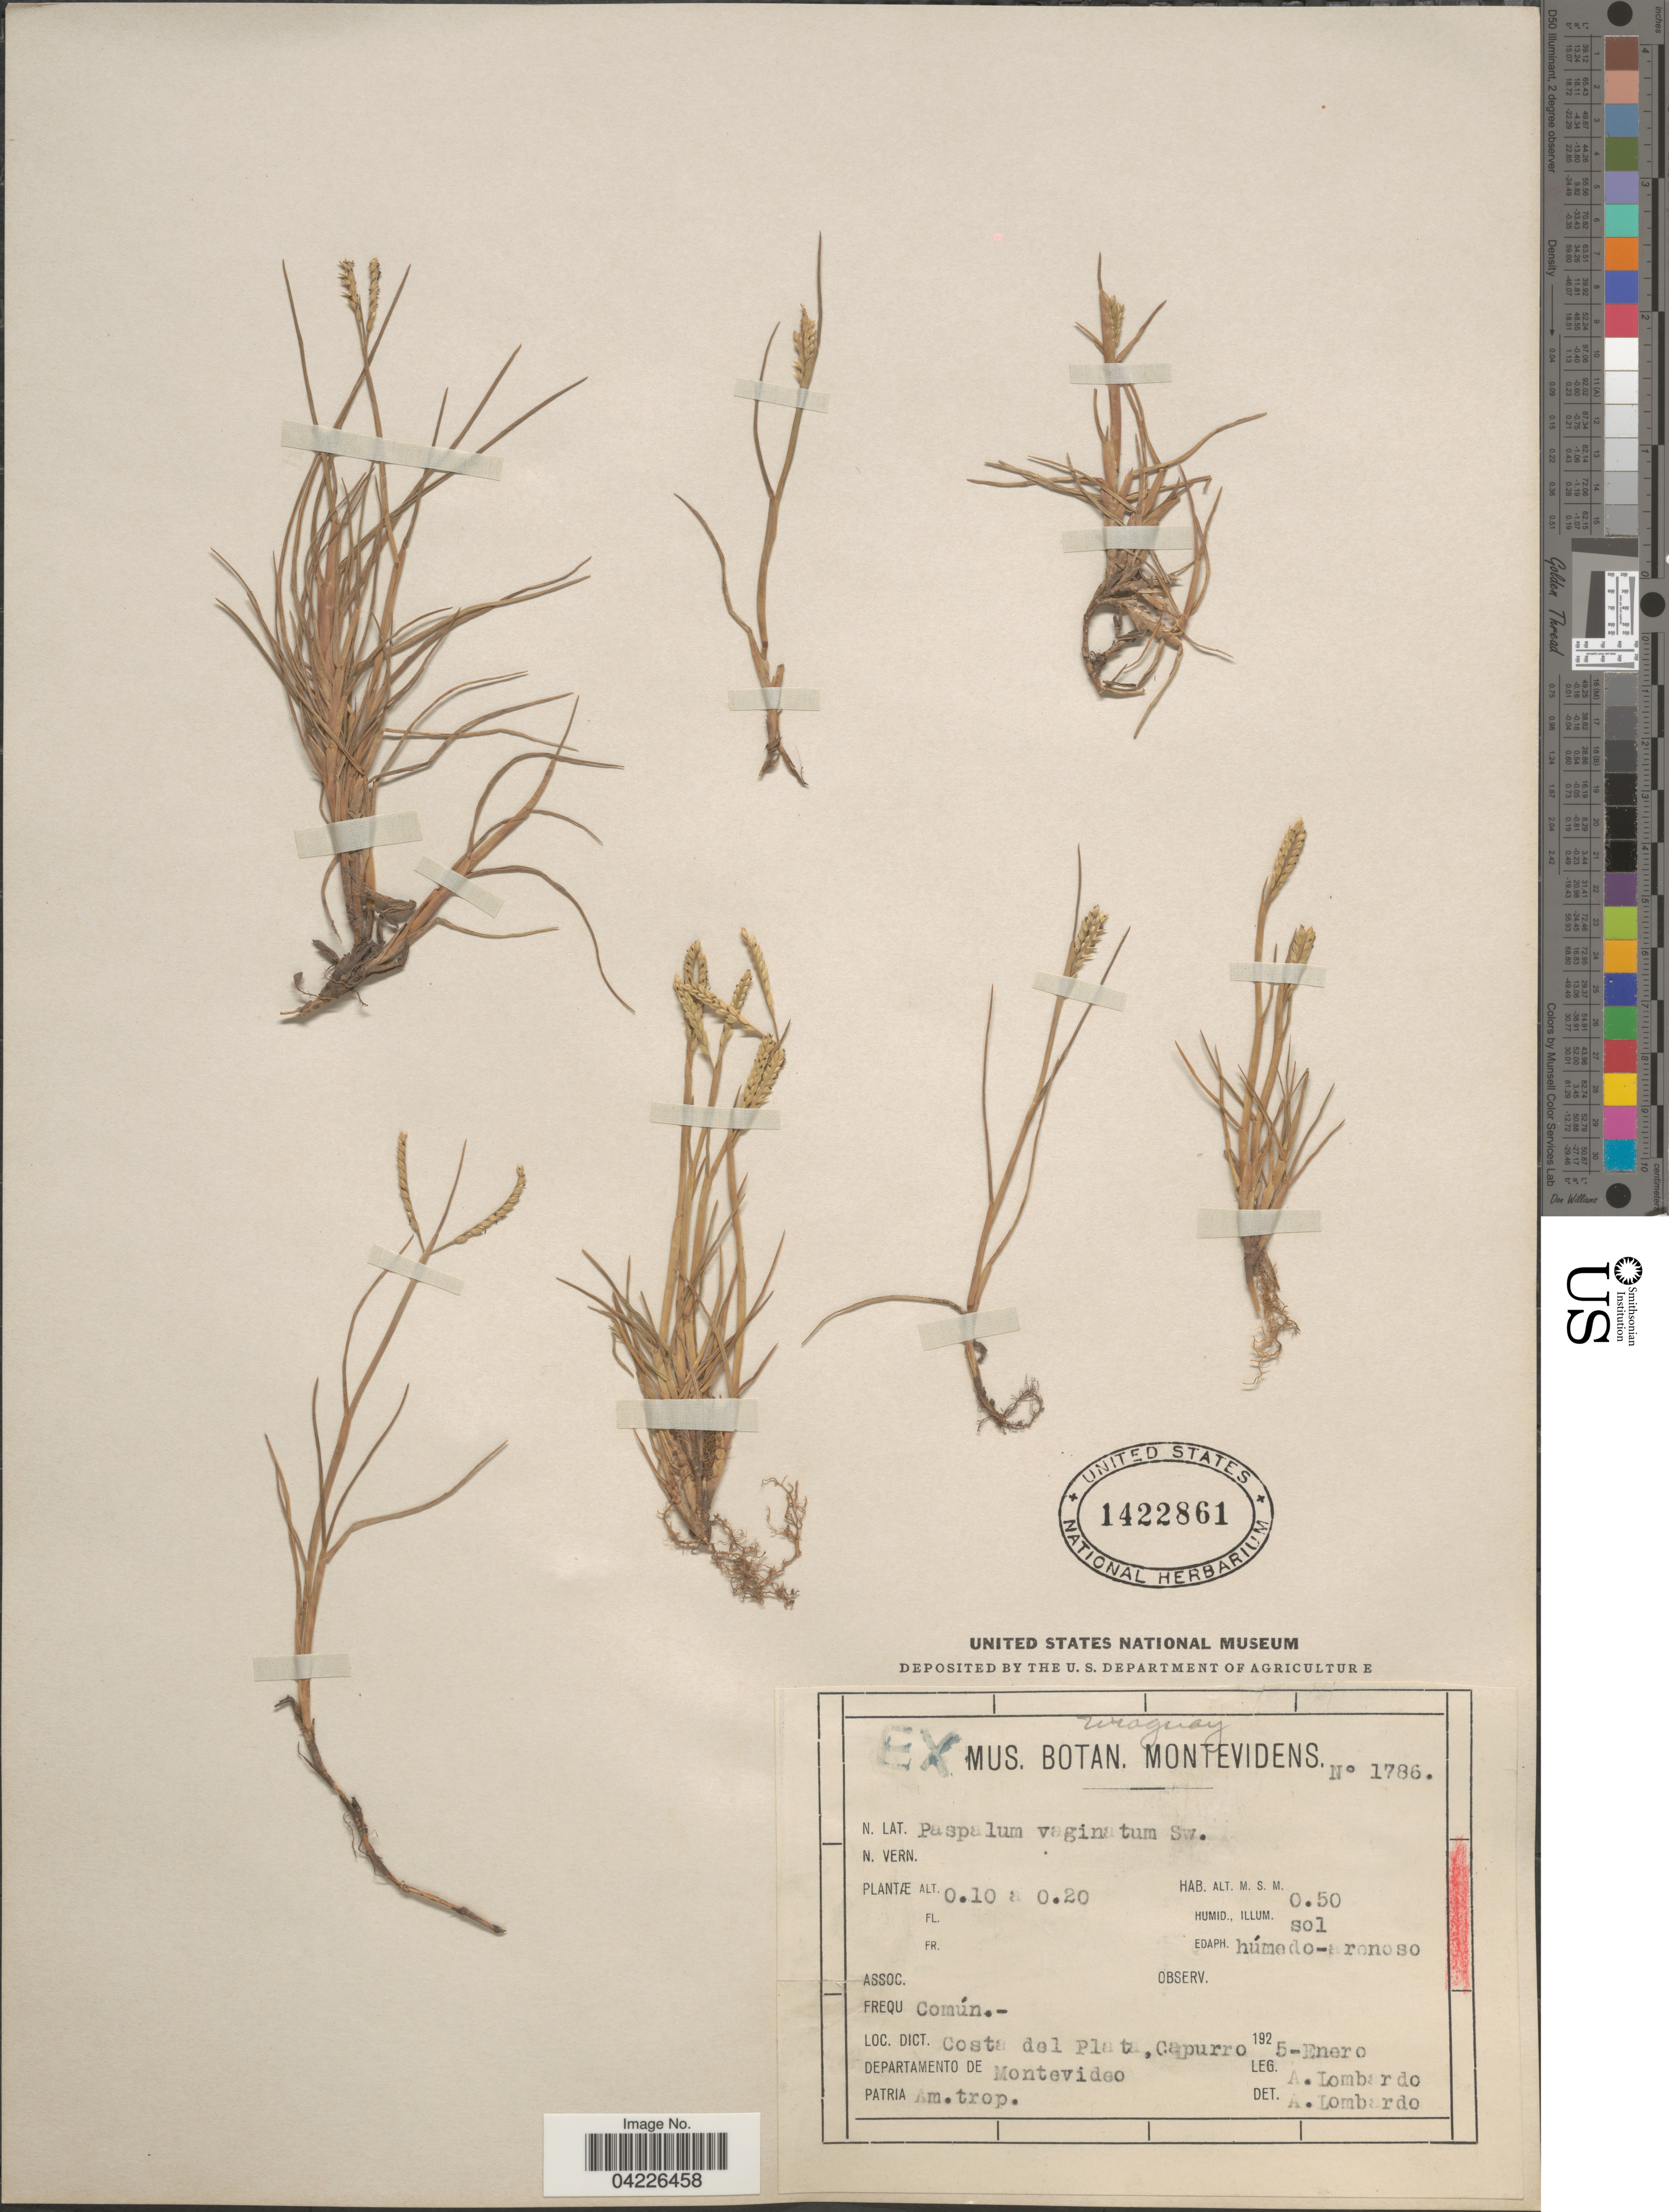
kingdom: Plantae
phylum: Tracheophyta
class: Liliopsida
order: Poales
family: Poaceae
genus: Paspalum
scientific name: Paspalum vaginatum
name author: Sw.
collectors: A. Lombardo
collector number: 1786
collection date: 1925-01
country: Uruguay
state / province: Montevideo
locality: Costa del Plata, Capurro. Departamento de Montevideo. Patria Am. trop.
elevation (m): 0.5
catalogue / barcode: US 1422861